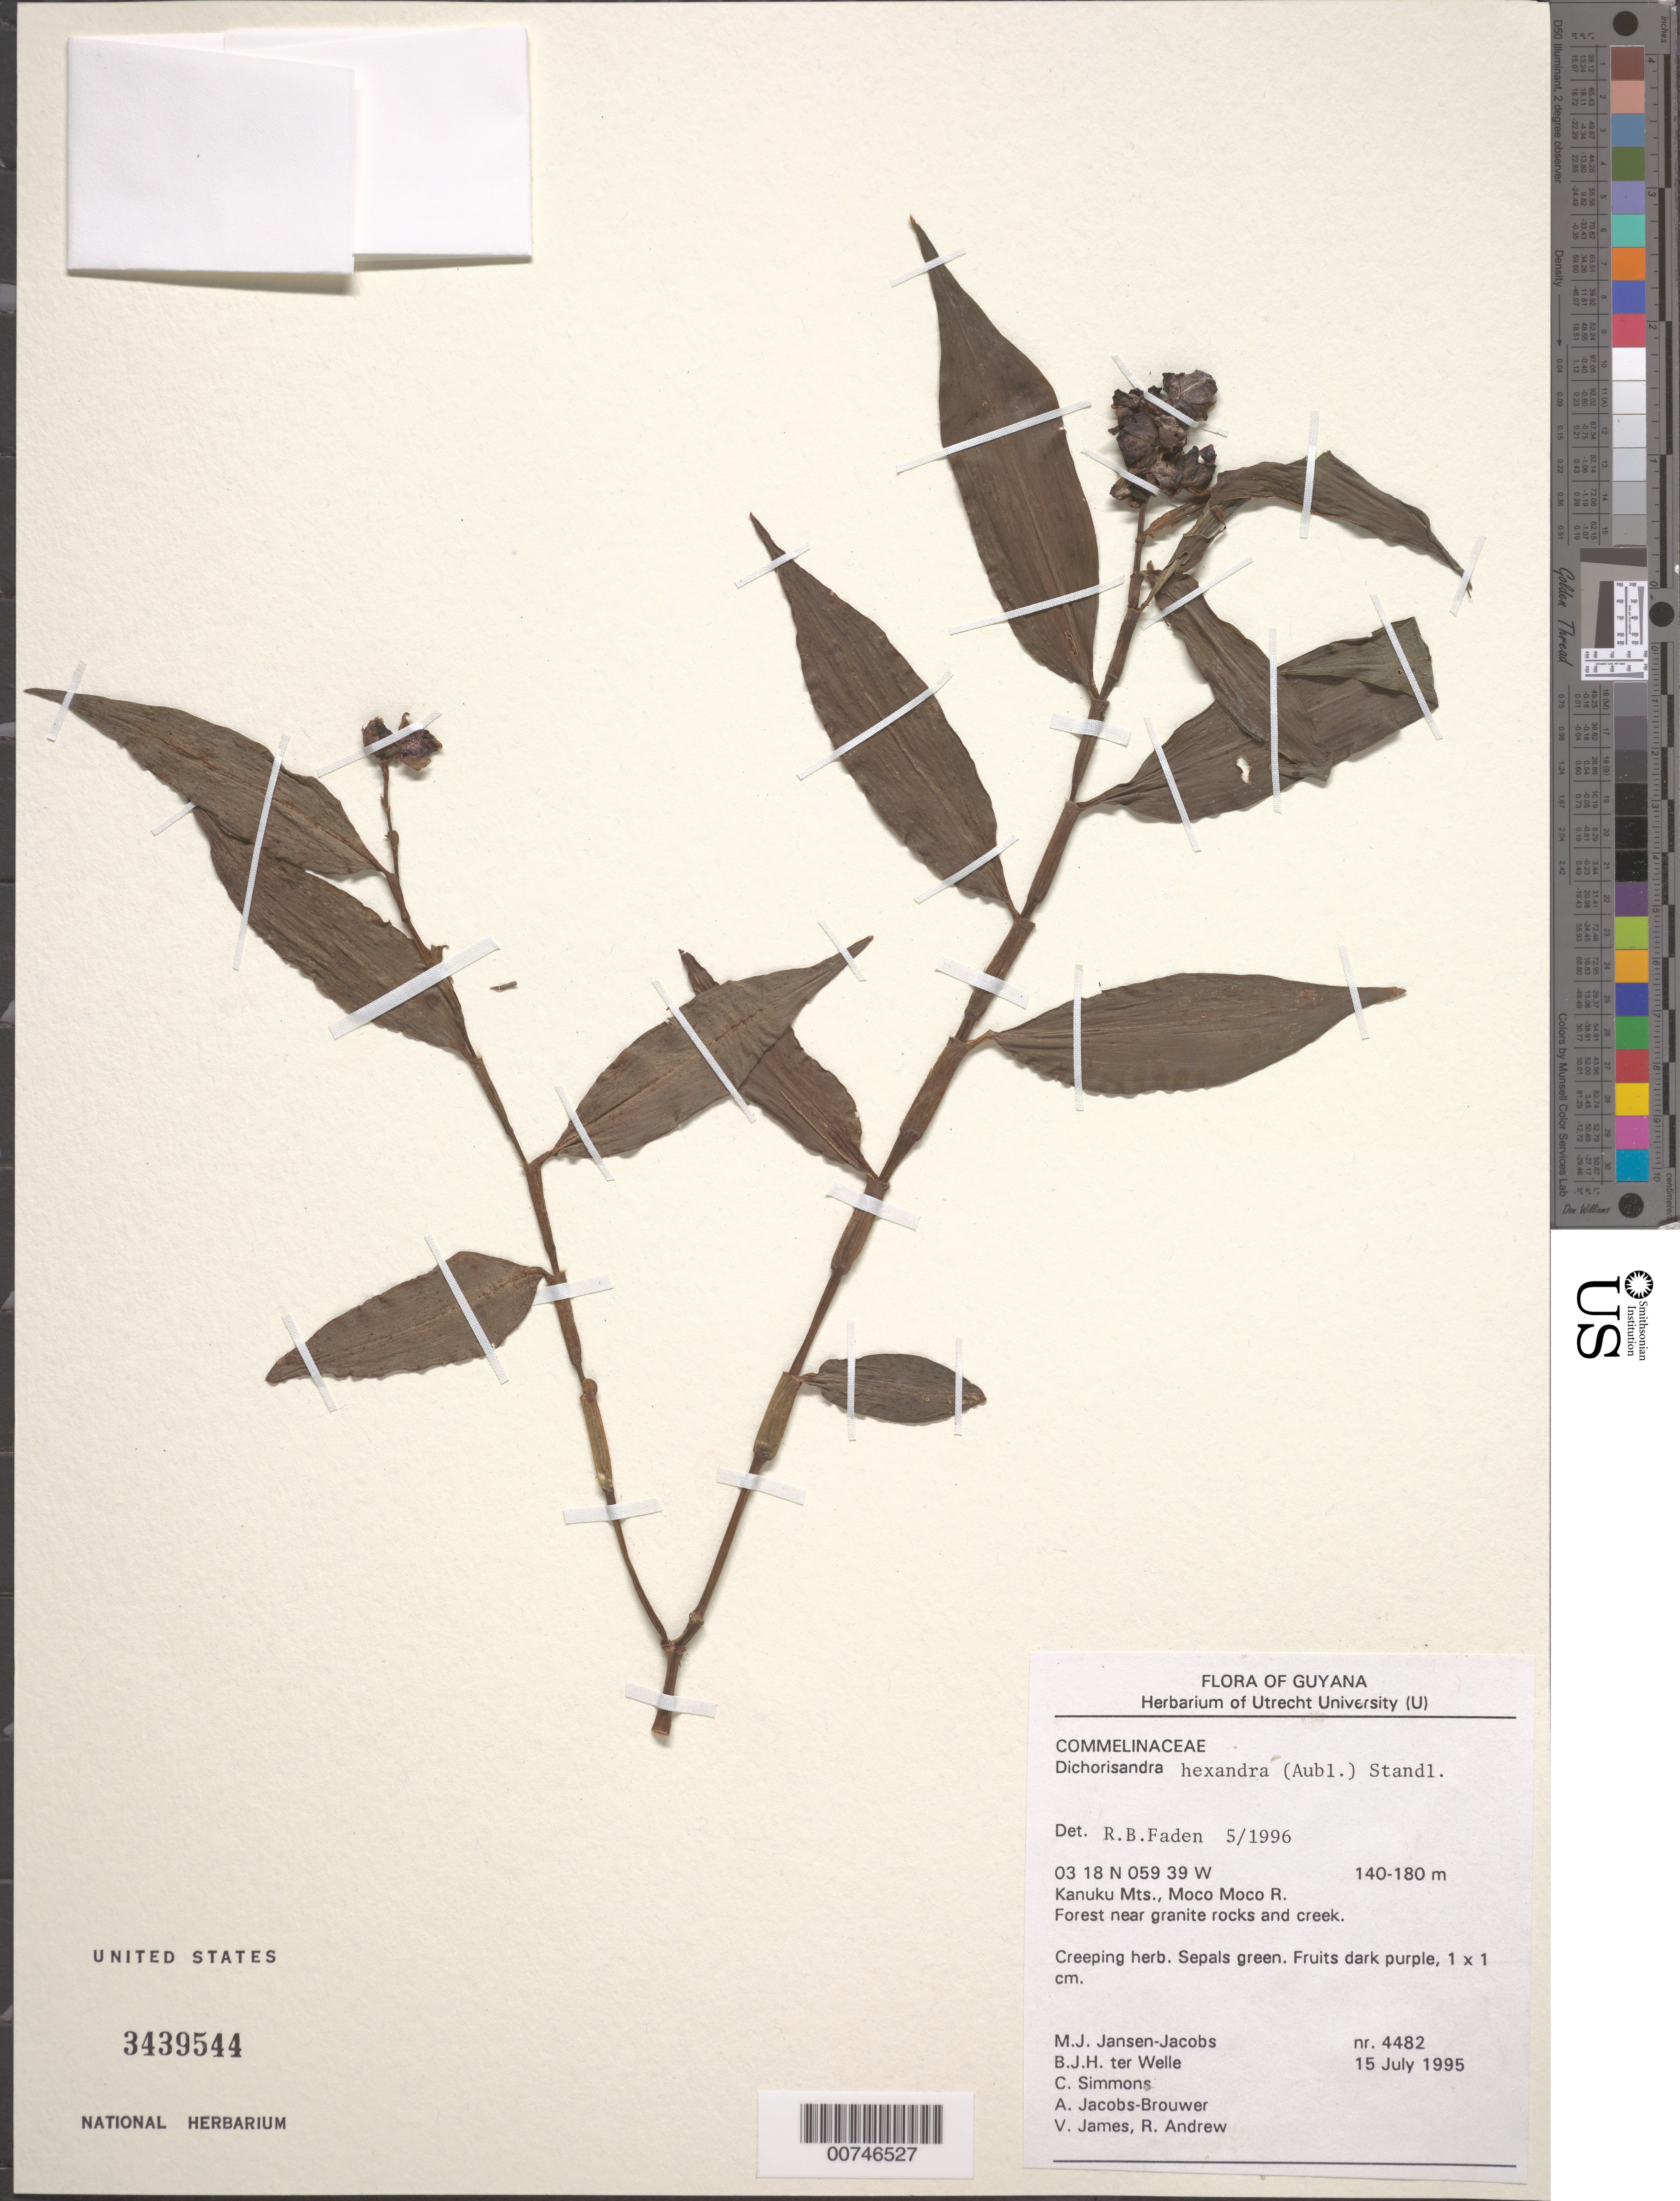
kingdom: Plantae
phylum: Tracheophyta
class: Liliopsida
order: Commelinales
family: Commelinaceae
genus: Dichorisandra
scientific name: Dichorisandra hexandra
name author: (Aubl.) Standl.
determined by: Faden, Robert B., (US), Smithsonian Institution - National Museum of Natural History (UNITED STATES)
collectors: M. J. Jansen-Jacobs, B. Welle, C. Simmons, A. Jacobs-Brouwer, M. James & R. Andrew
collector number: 4482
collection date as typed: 15-Jul-95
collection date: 1995-07-15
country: Guyana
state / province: U. Takutu-U. Essequibo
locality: Moco Moco River, Kanuku Mts.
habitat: Forest near granite rocks and creek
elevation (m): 140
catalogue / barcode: US 3439544